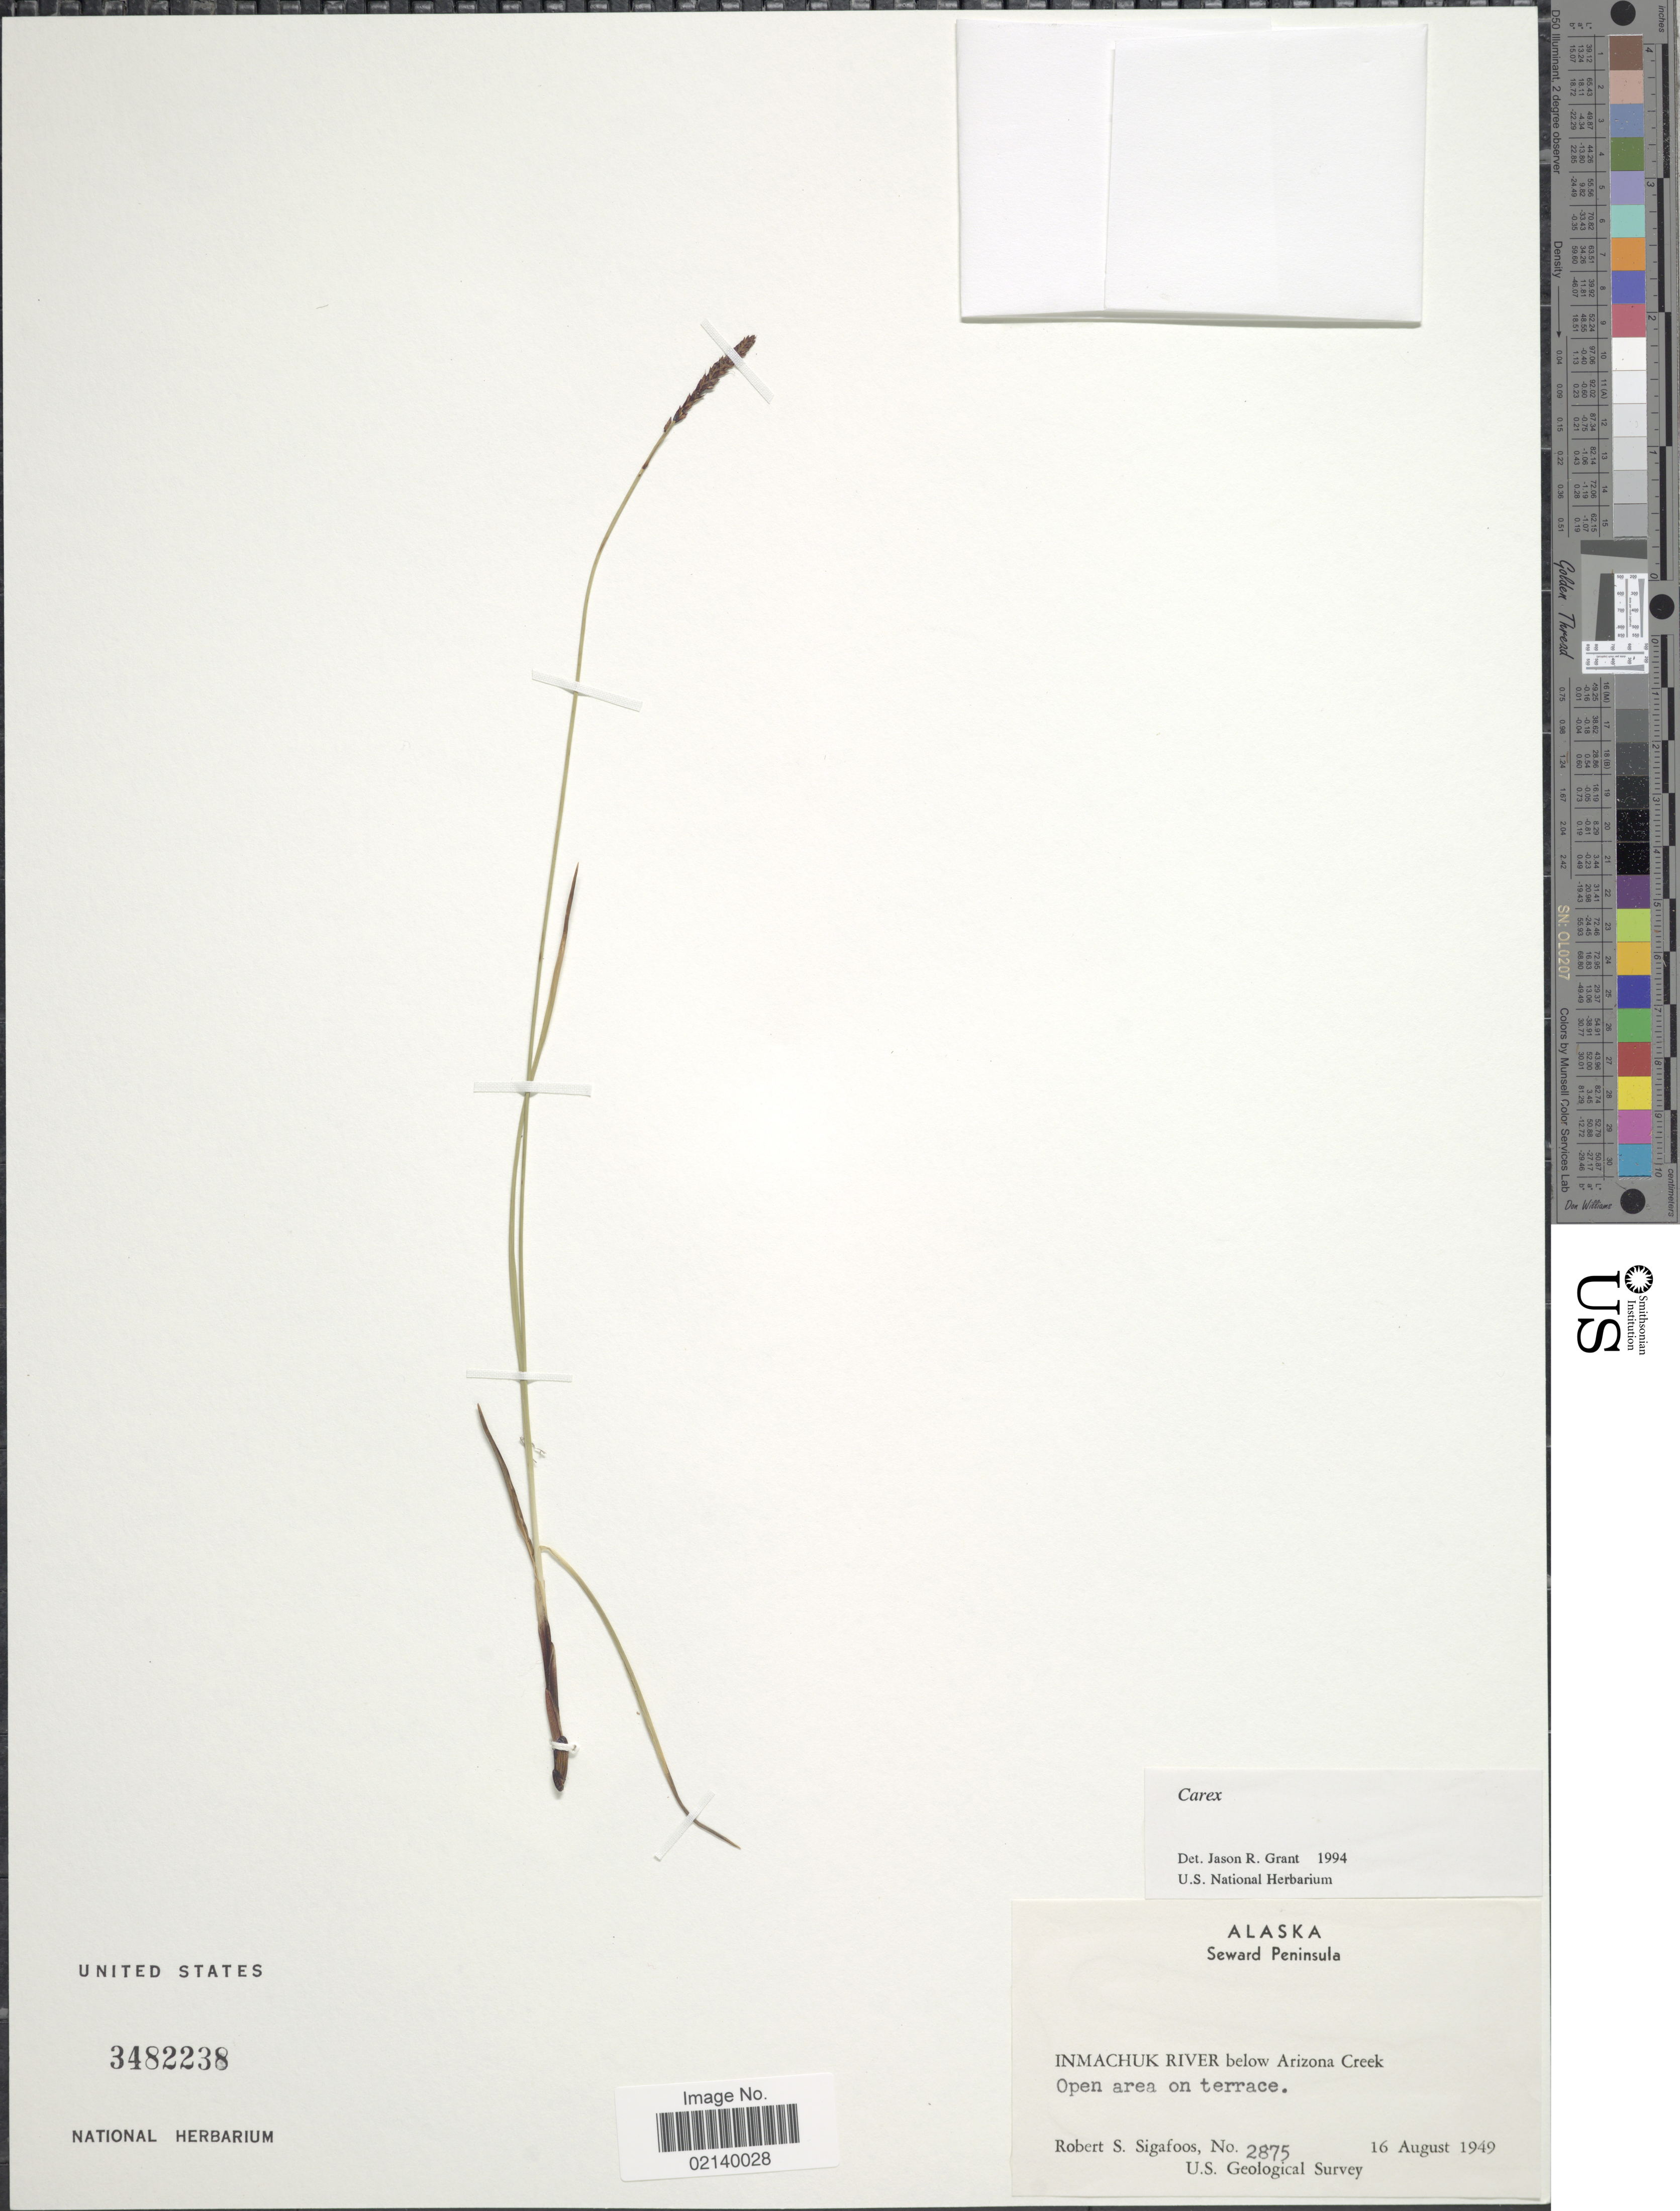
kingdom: Plantae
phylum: Tracheophyta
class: Liliopsida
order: Poales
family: Cyperaceae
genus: Carex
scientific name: Carex sp.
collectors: R. Sigafoos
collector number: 2875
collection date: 1949-08-16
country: United States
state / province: Alaska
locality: Seward Peninsula, Inmachuk River below Arizona Creek, open area on terrace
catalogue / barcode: US 3482238